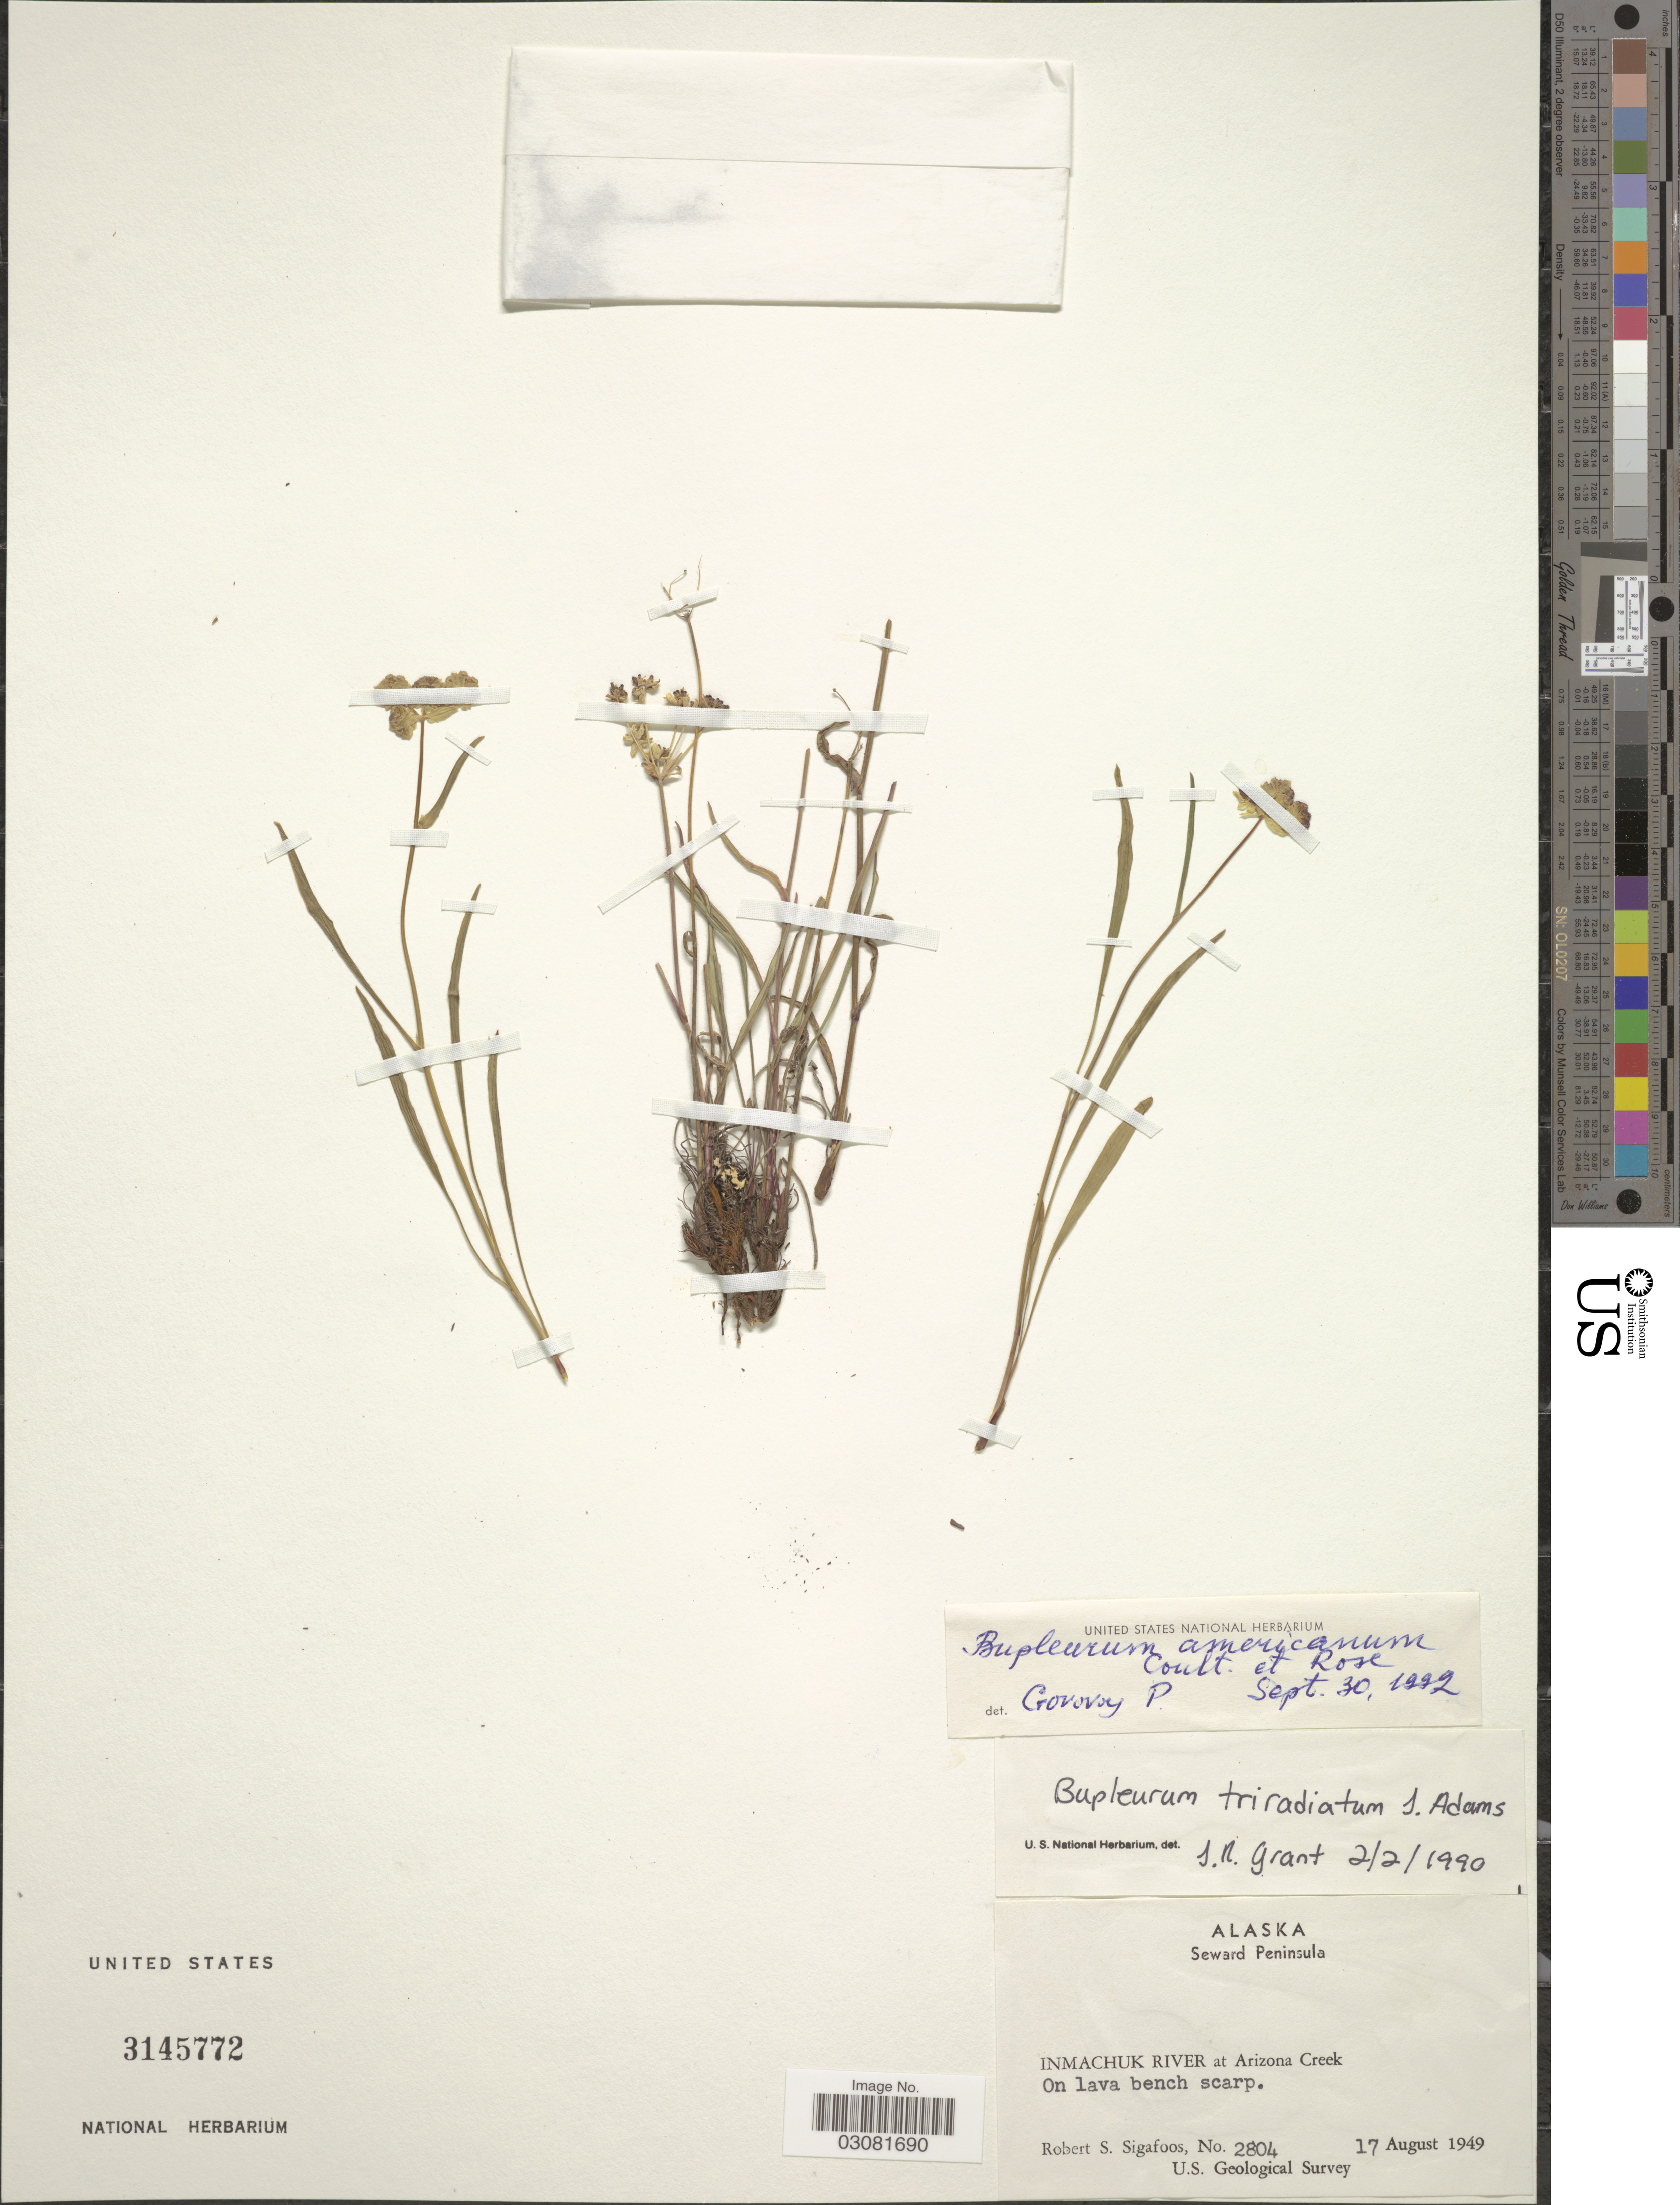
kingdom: Plantae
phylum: Tracheophyta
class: Magnoliopsida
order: Apiales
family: Apiaceae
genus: Bupleurum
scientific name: Bupleurum triradiatum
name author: Hoffm. ex Adams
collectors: R. Sigafoos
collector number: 2804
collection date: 1949-08-17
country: United States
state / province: Alaska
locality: Seward Peninsula, Inmachuk River at Arizona Creek.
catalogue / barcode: US 3145772